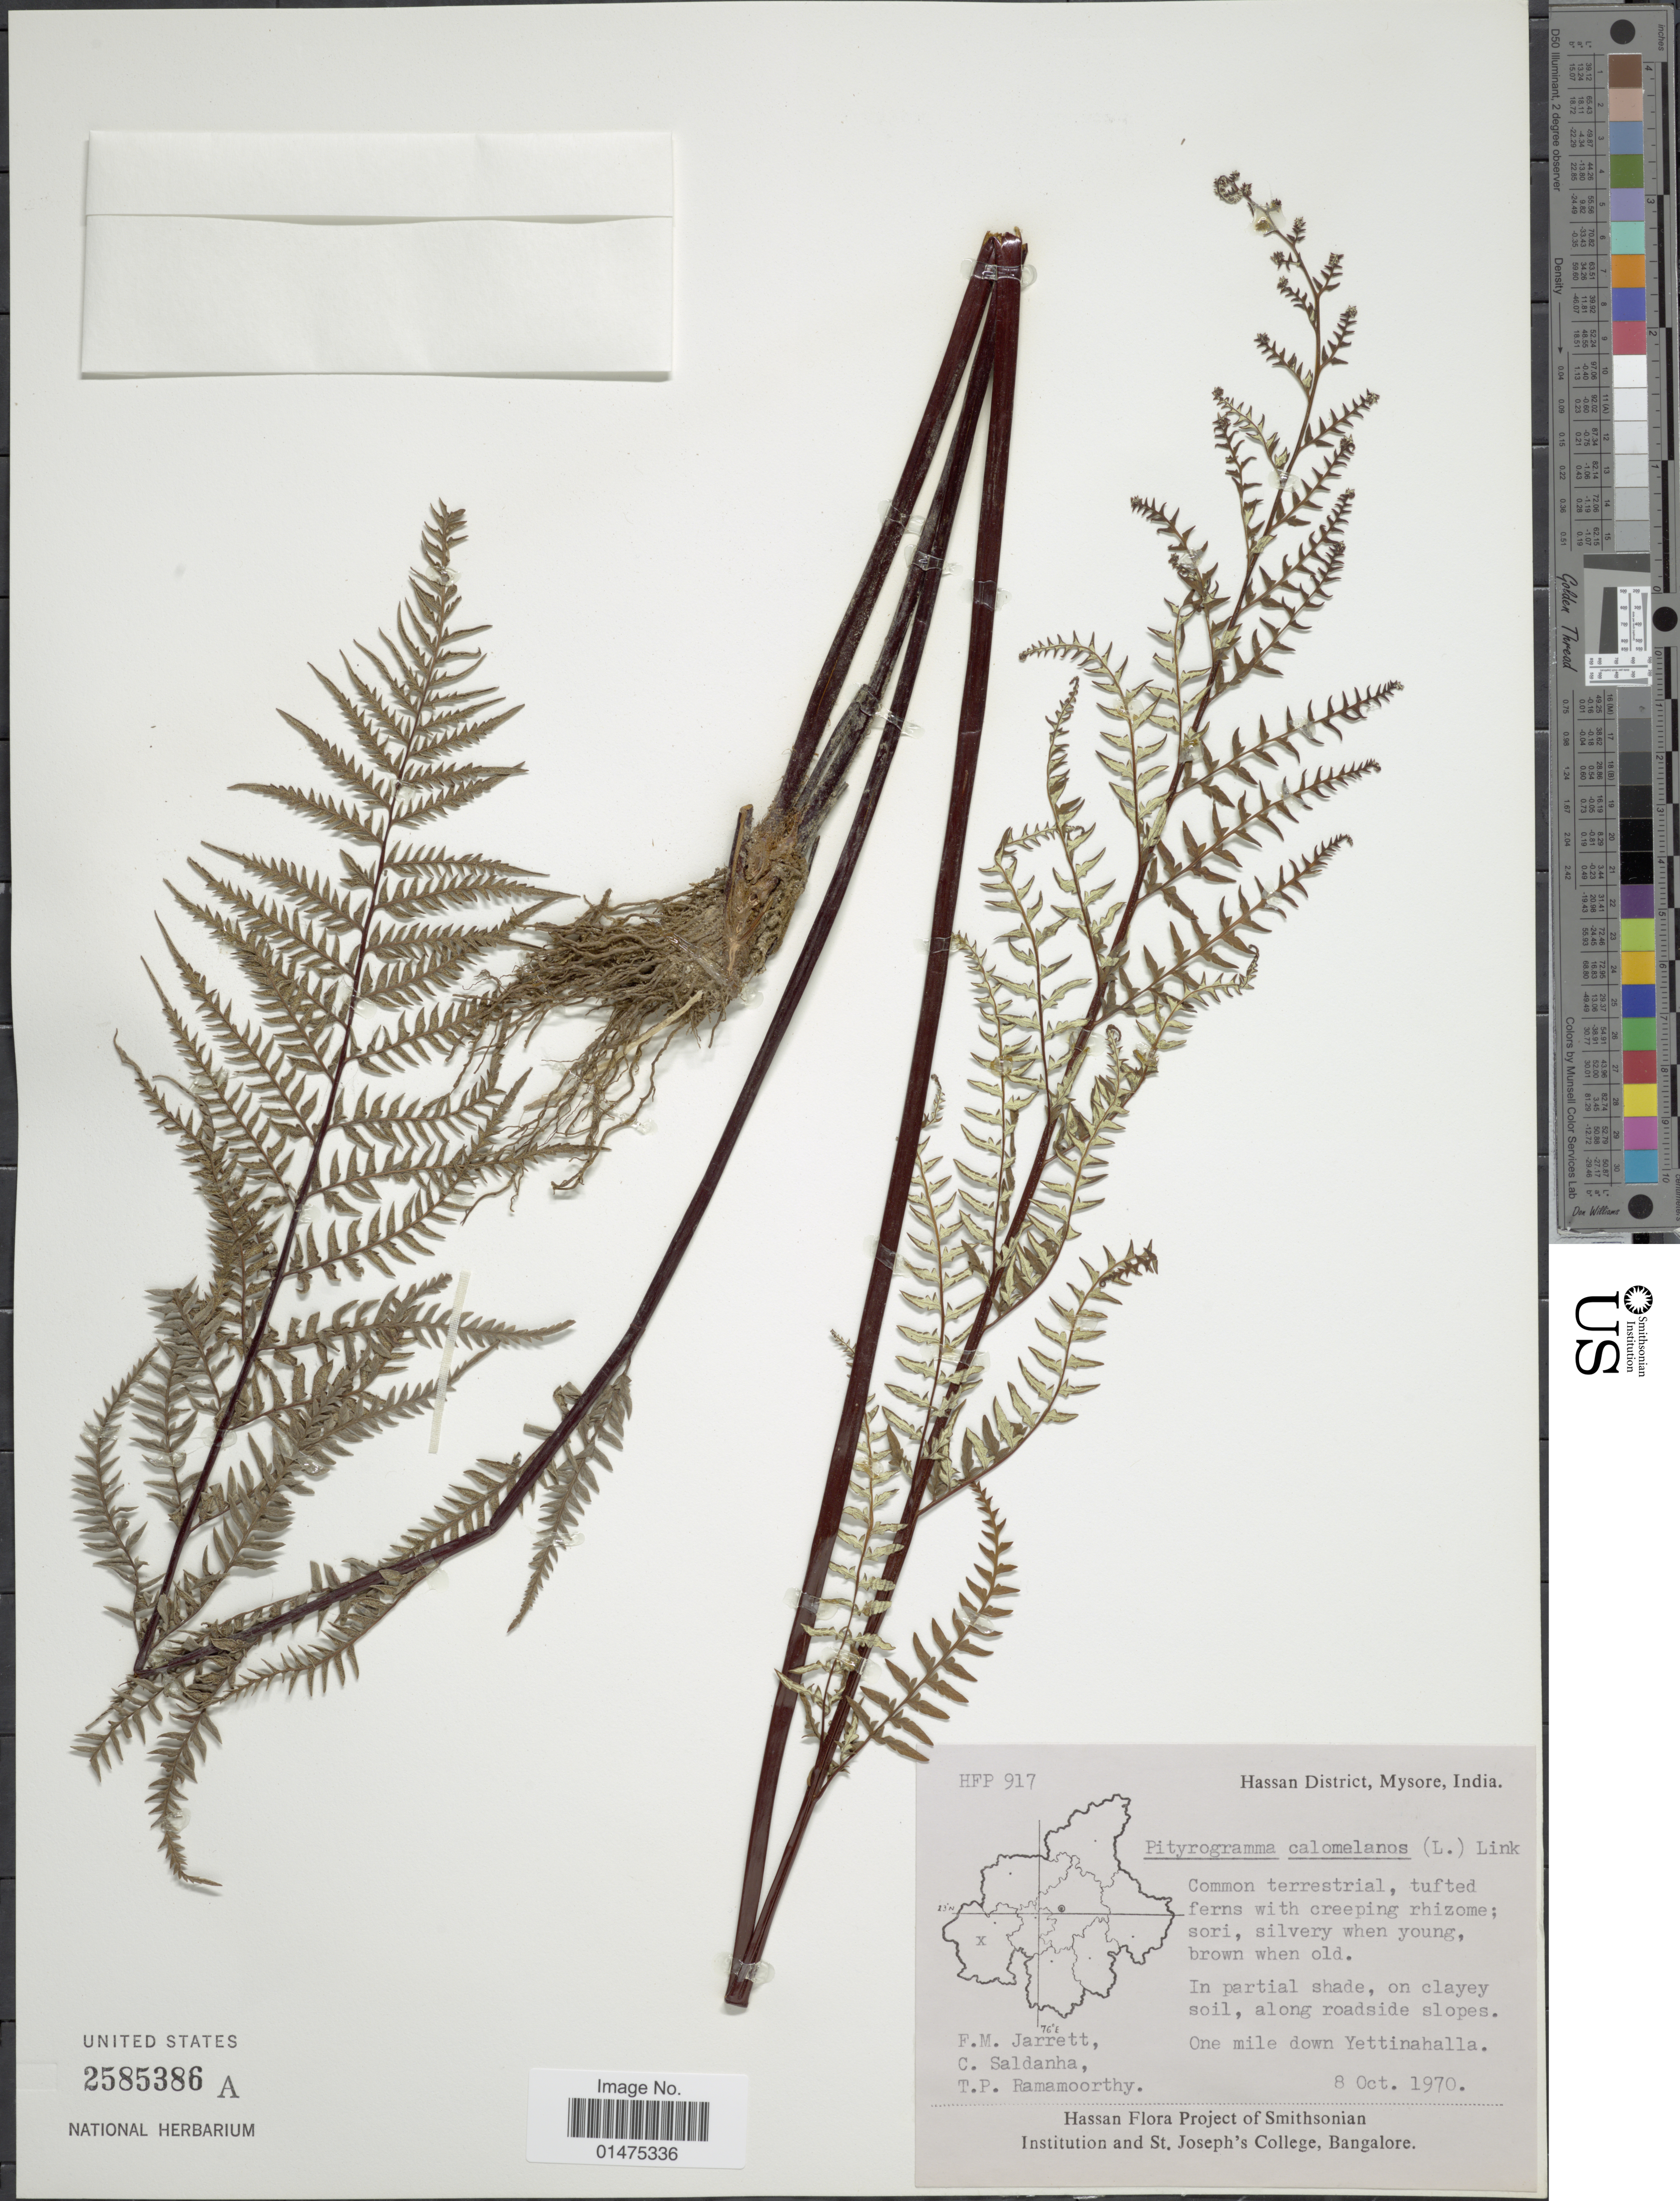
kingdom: Plantae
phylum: Tracheophyta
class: Polypodiopsida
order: Polypodiales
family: Pteridaceae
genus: Pityrogramma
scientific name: Pityrogramma calomelanos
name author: (L.) Link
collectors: F. M. Jarrett, C. Saldanha & T. P. Ramamoorthy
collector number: HFP 917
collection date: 1970-10-08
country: India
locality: Hassan District, Mysore, One mile down Yettinahalla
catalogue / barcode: US 2585386A